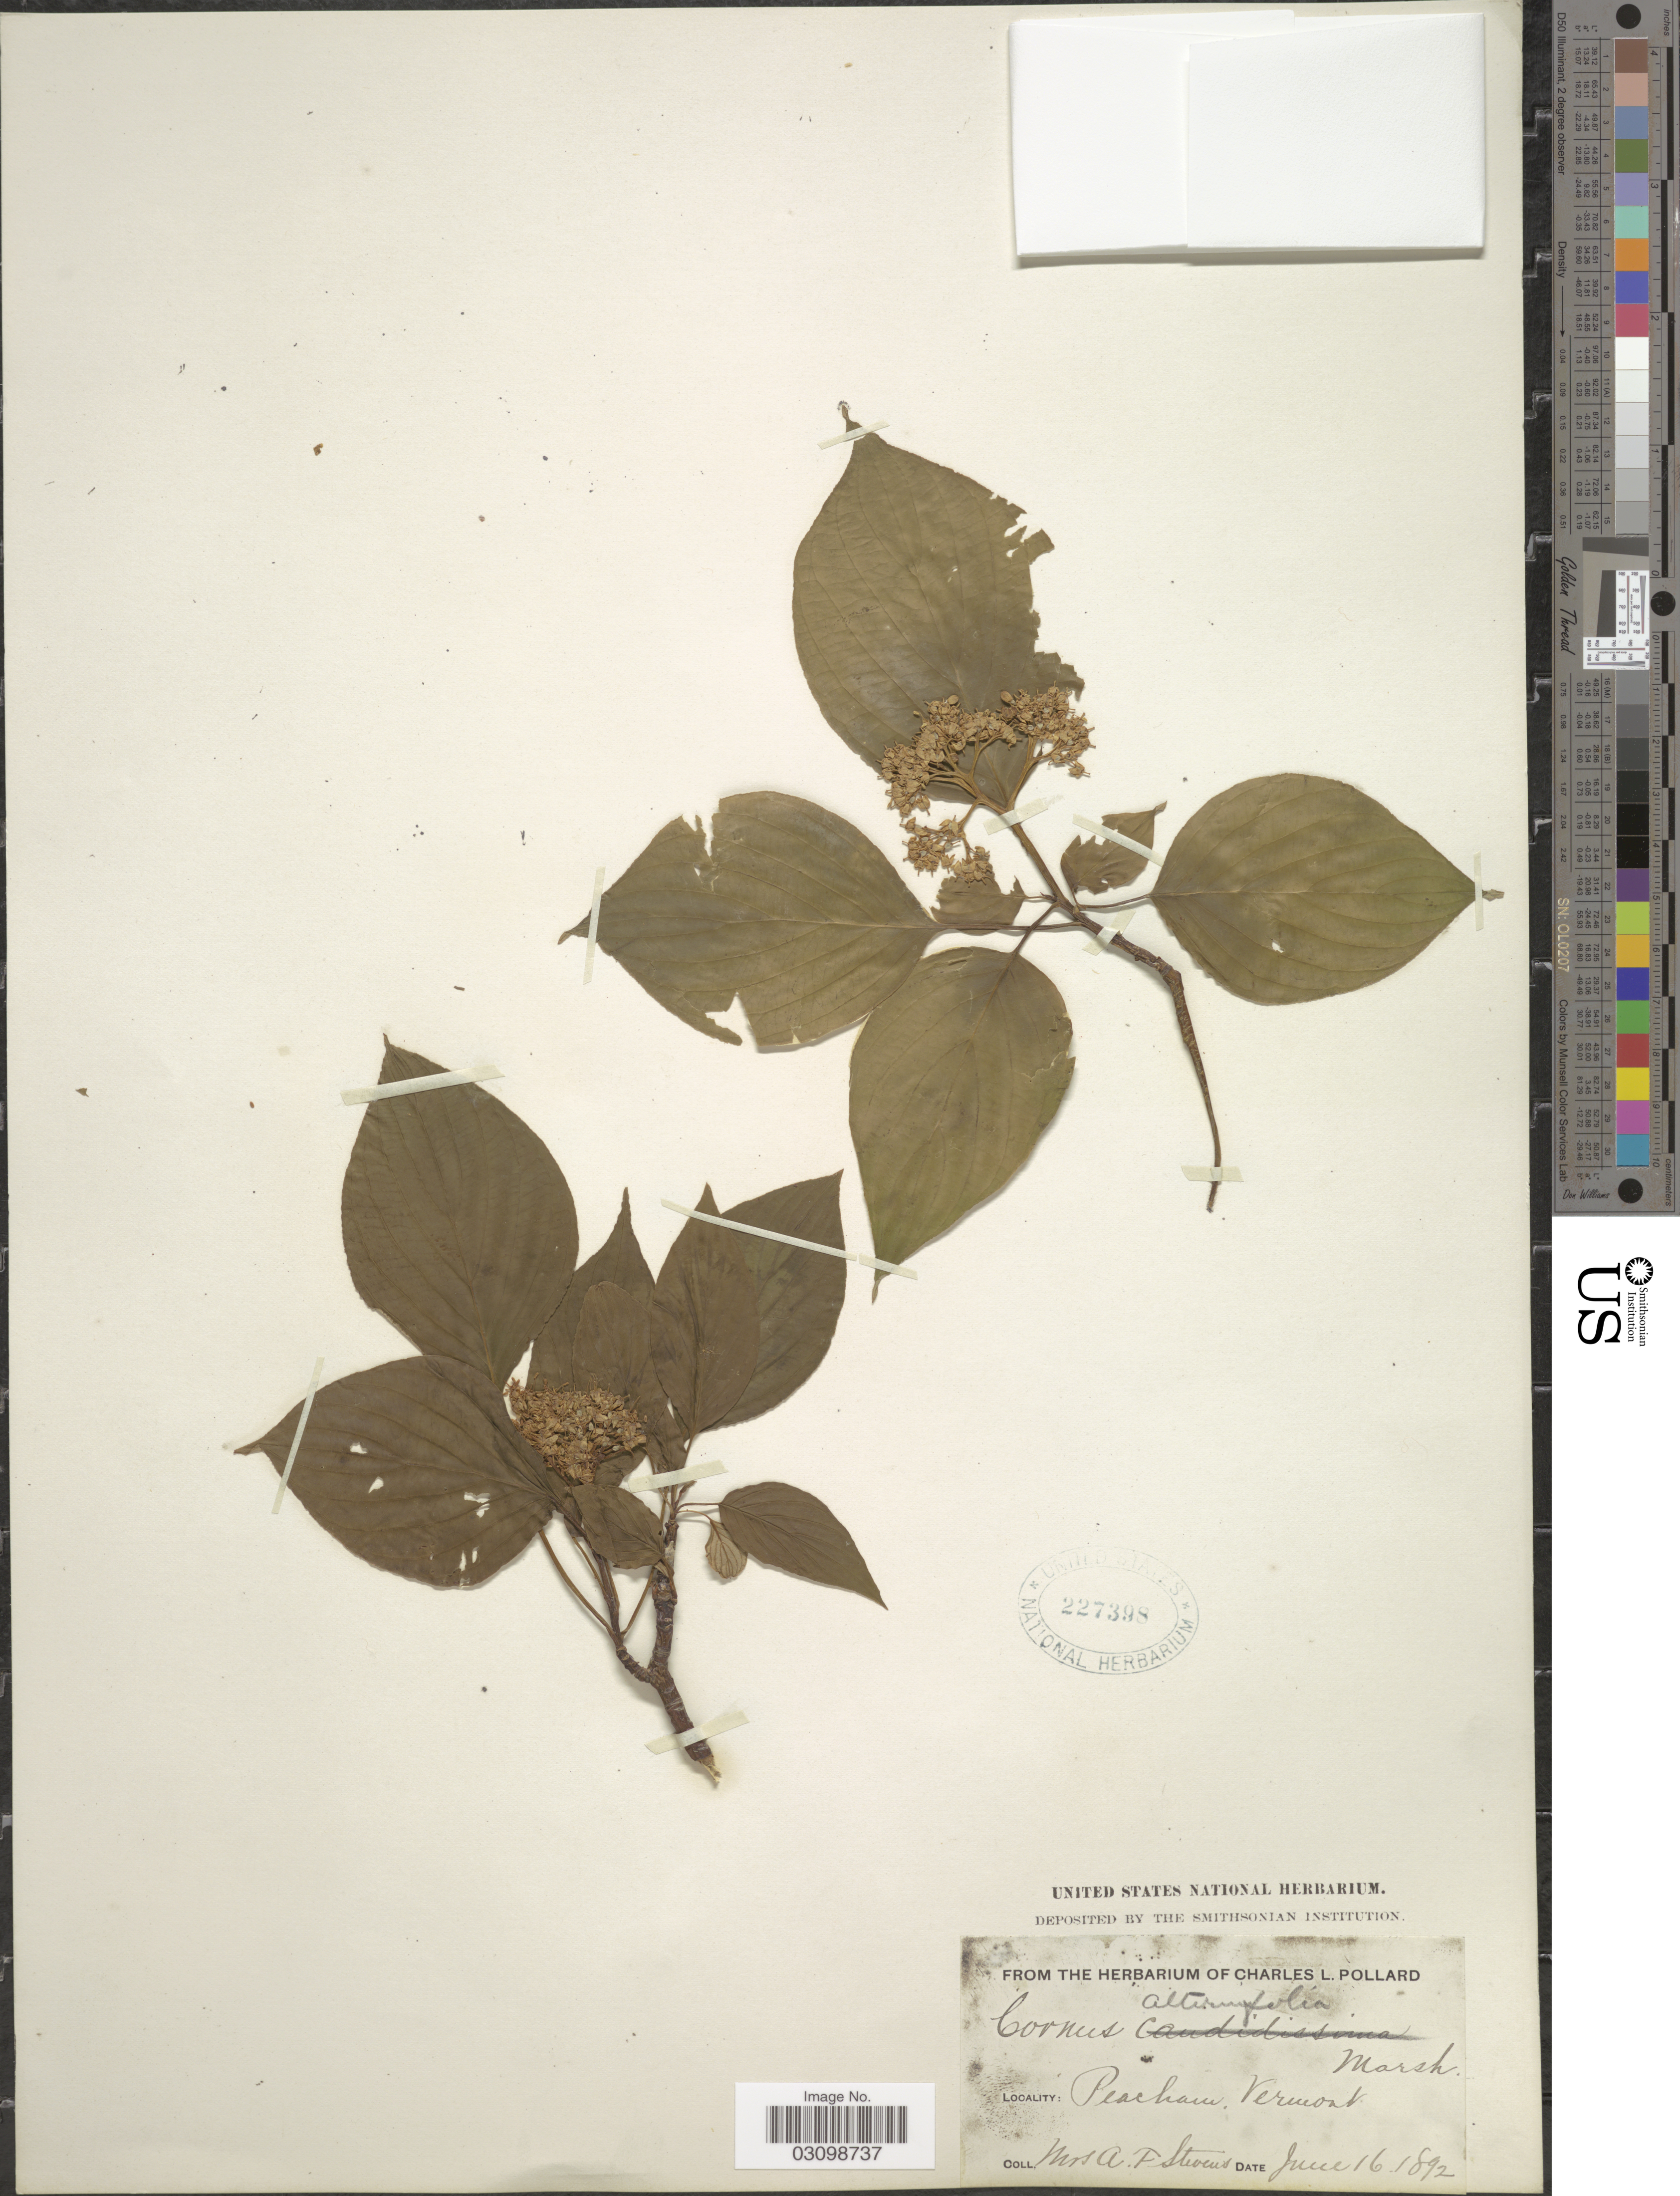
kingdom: Plantae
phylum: Tracheophyta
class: Magnoliopsida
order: Cornales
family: Cornaceae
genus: Cornus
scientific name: Cornus alternifolia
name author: L.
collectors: A. Stevens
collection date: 1892-06-16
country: United States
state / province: Vermont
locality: Peacham.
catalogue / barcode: US 227398